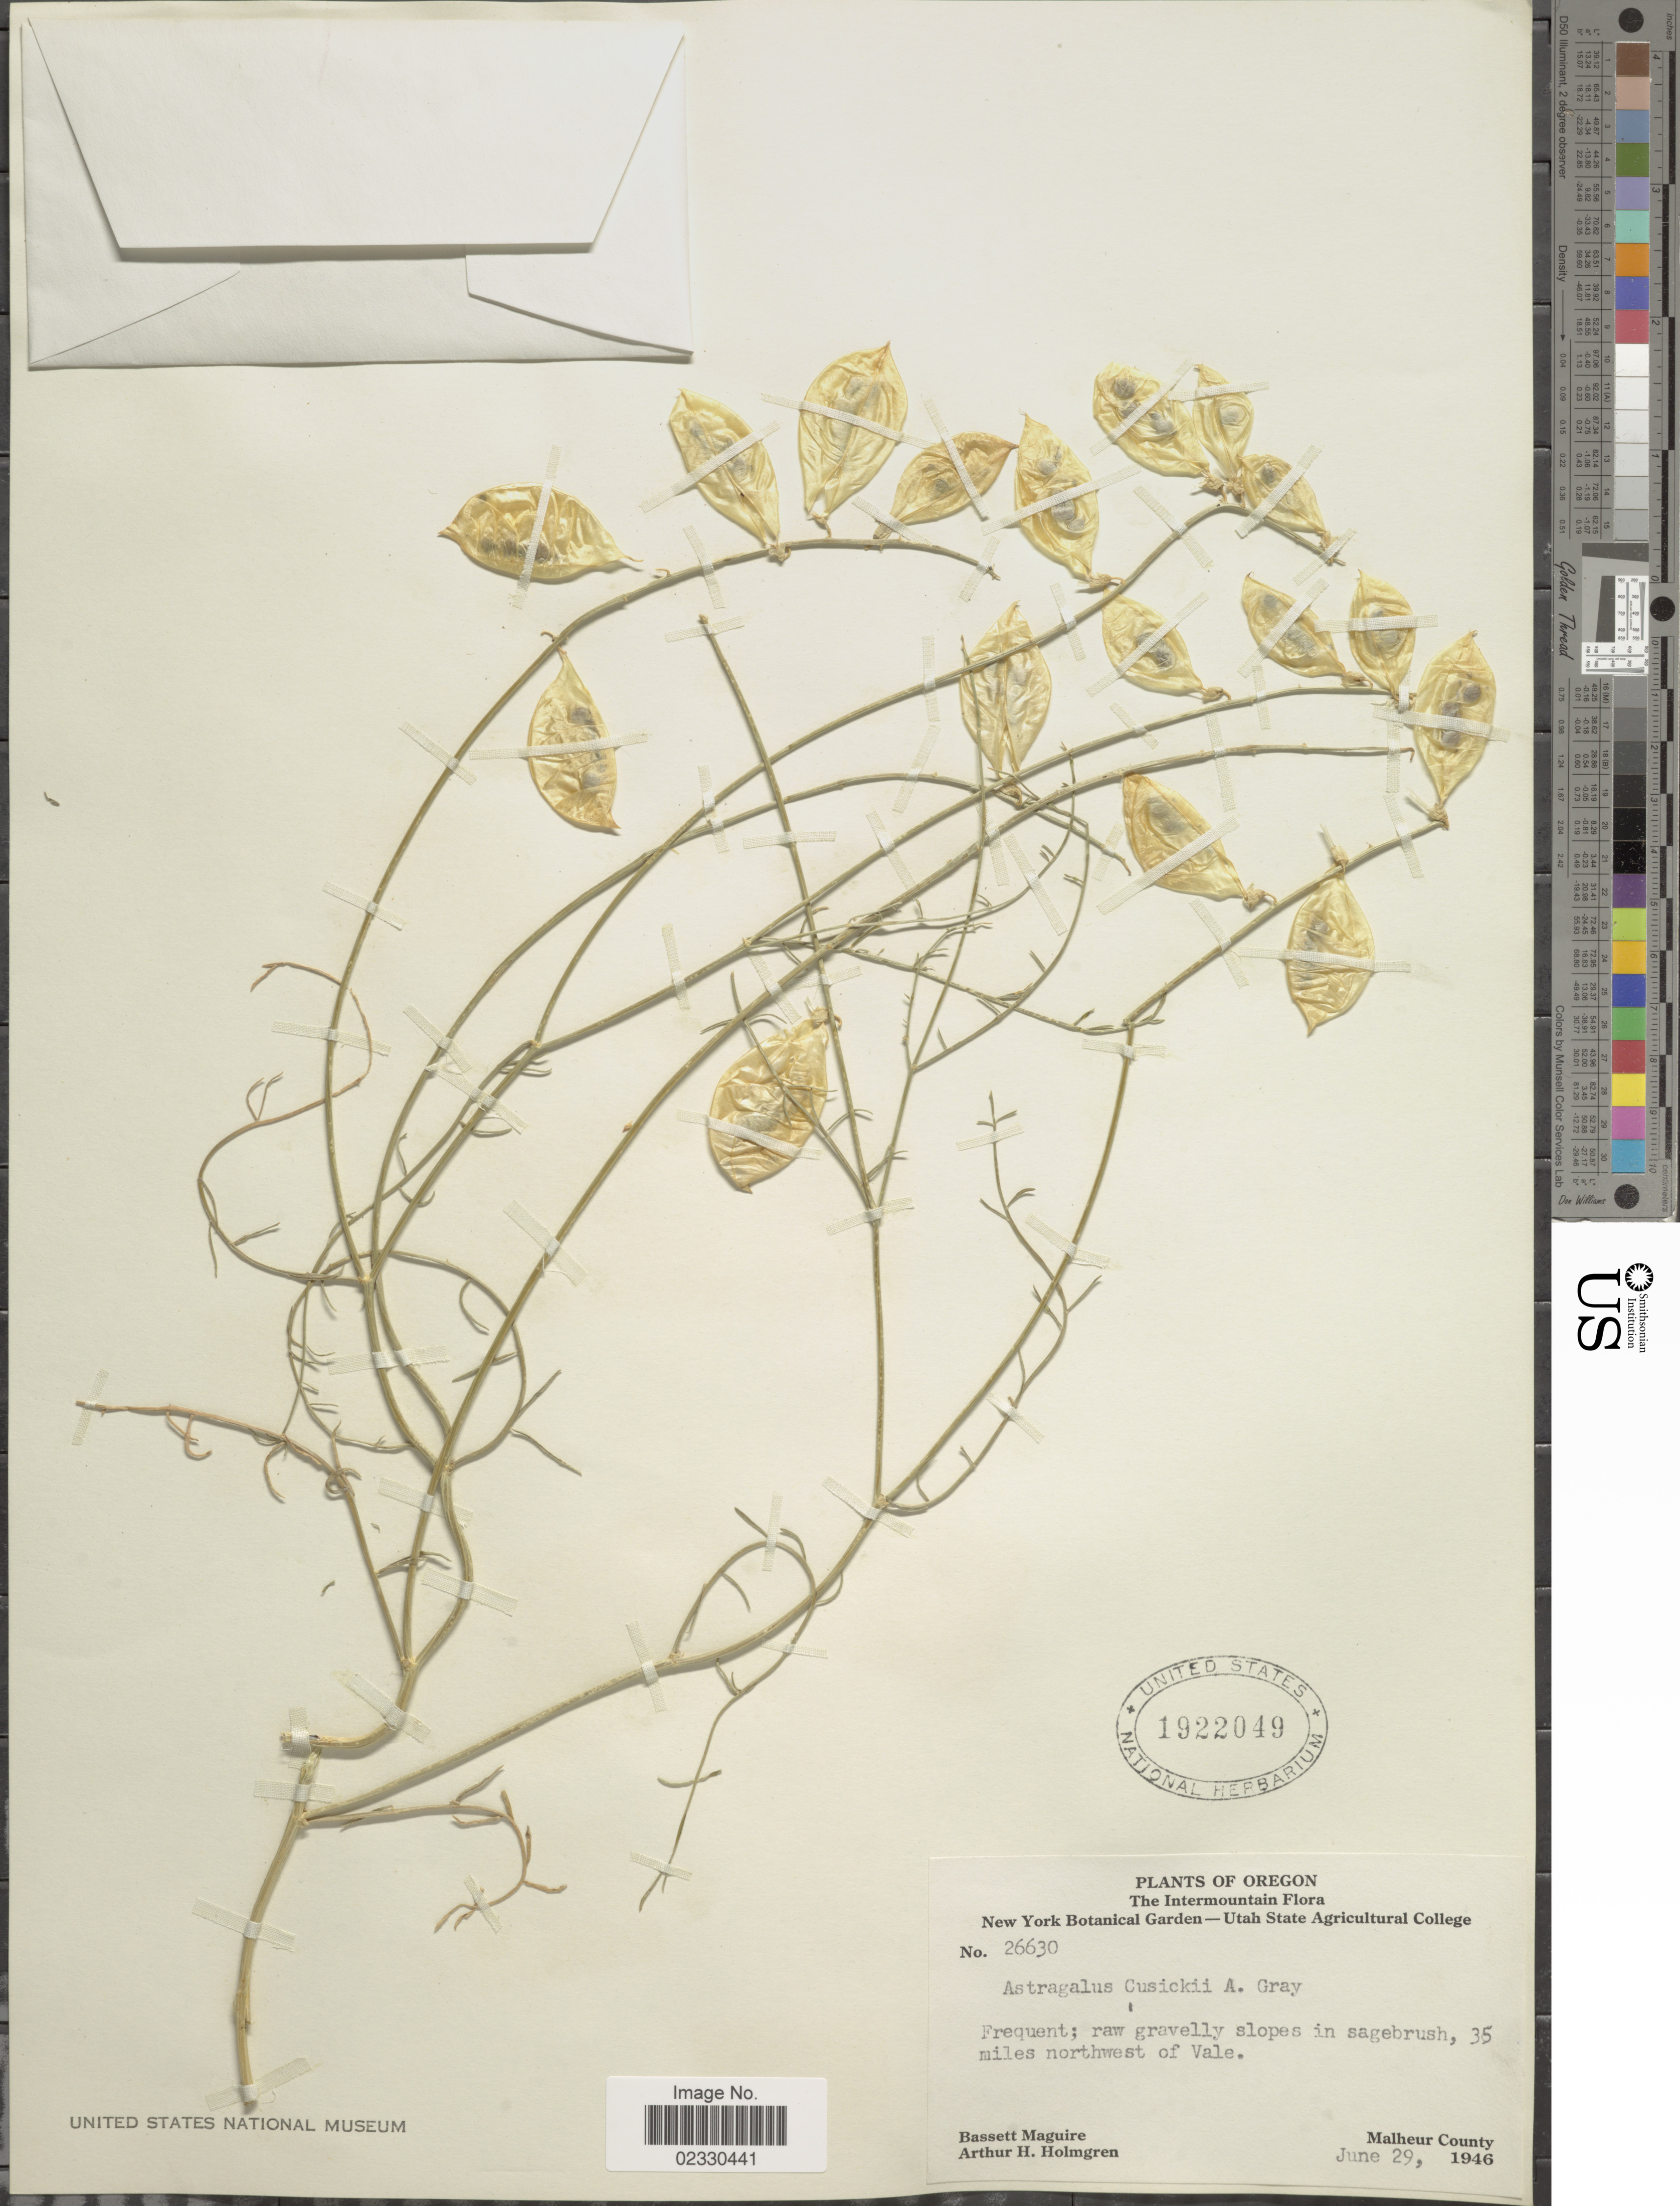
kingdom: Plantae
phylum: Tracheophyta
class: Magnoliopsida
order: Fabales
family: Fabaceae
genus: Astragalus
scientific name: Astragalus cusickii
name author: A. Gray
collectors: B. Maguire & A. H. Holmgren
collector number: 26630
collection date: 1946-06-29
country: United States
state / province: Oregon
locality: The Intermountain, raw gravelly slopes in sagebrush, 35 miles northwes tof Vale, Malheur County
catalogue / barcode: US 1922049